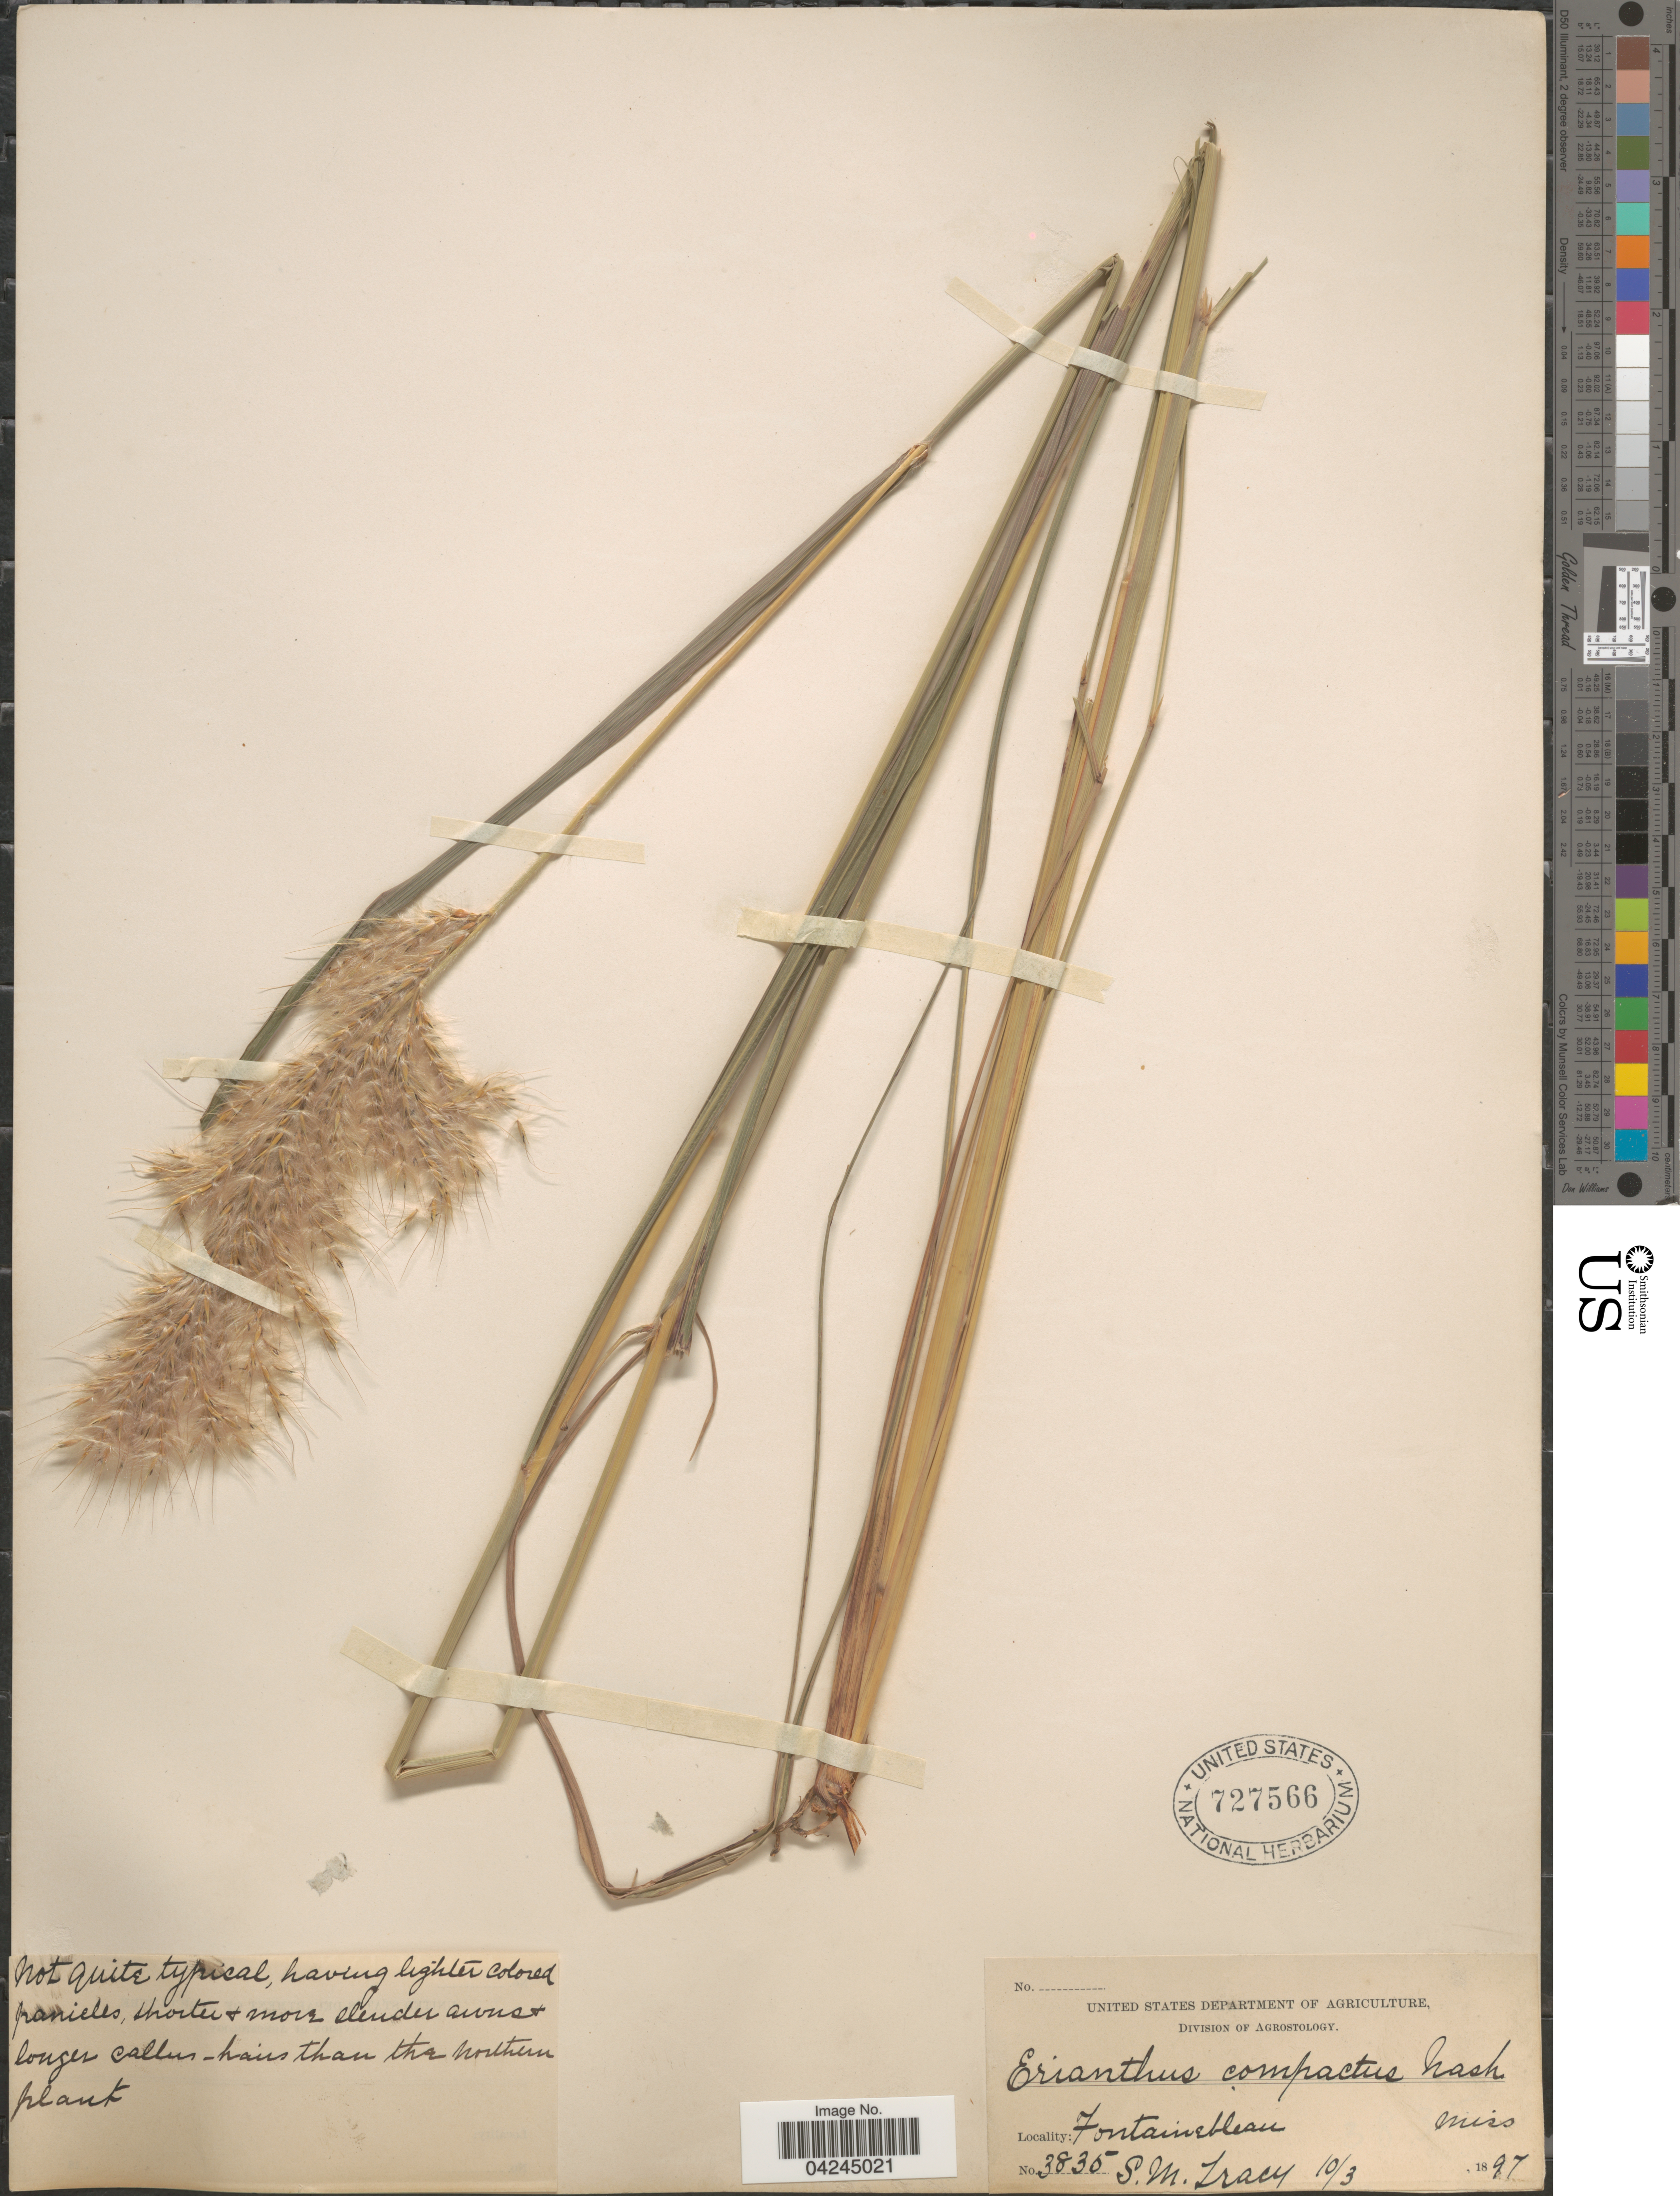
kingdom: Plantae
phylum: Tracheophyta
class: Liliopsida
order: Poales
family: Poaceae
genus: Erianthus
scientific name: Erianthus giganteus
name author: (Walter) P. Beauv.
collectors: S. M. Tracy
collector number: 3835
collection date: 1897-10-03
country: United States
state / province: Mississippi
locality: Fontainebleau.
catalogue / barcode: US 727566